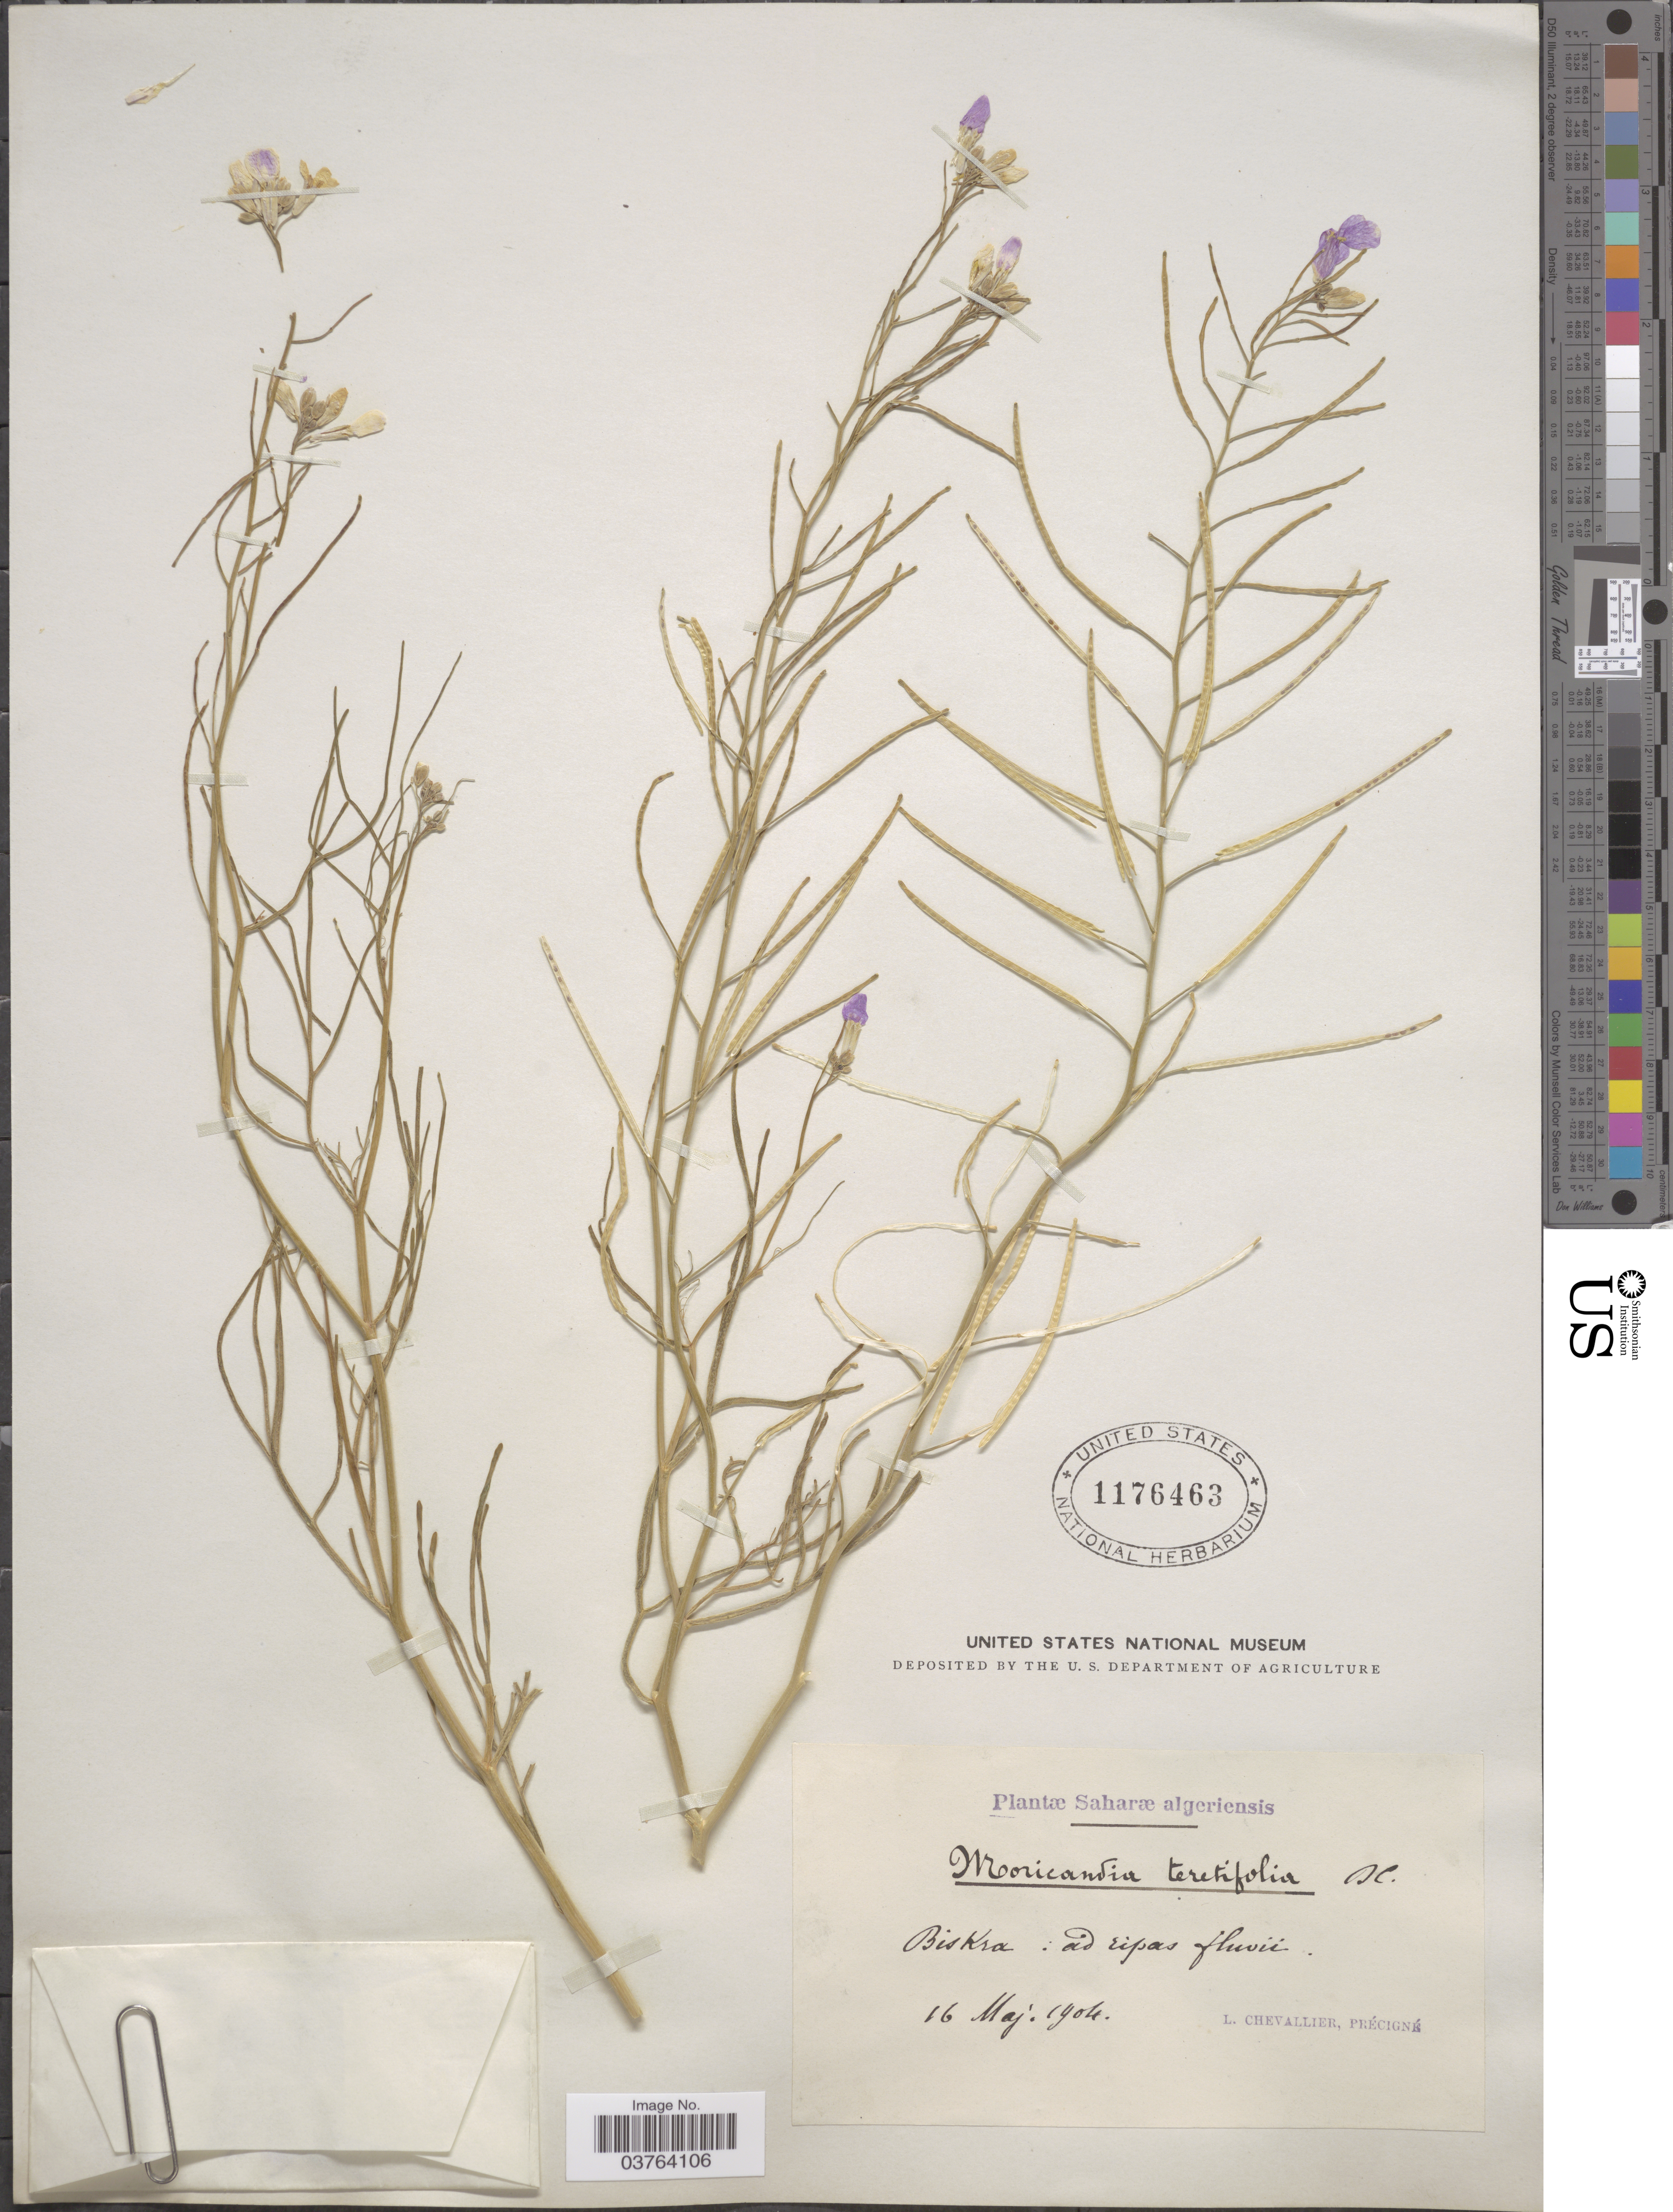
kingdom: Plantae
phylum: Tracheophyta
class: Magnoliopsida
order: Brassicales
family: Brassicaceae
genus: Pseuderucaria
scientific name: Pseuderucaria teretifolia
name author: (Desf.) O.E. Schulz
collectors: L. Chevallier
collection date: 1904-05-16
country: Algeria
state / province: Biskra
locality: Saharæ algeriensis. Ad ripas fluvii.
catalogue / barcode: US 1176463